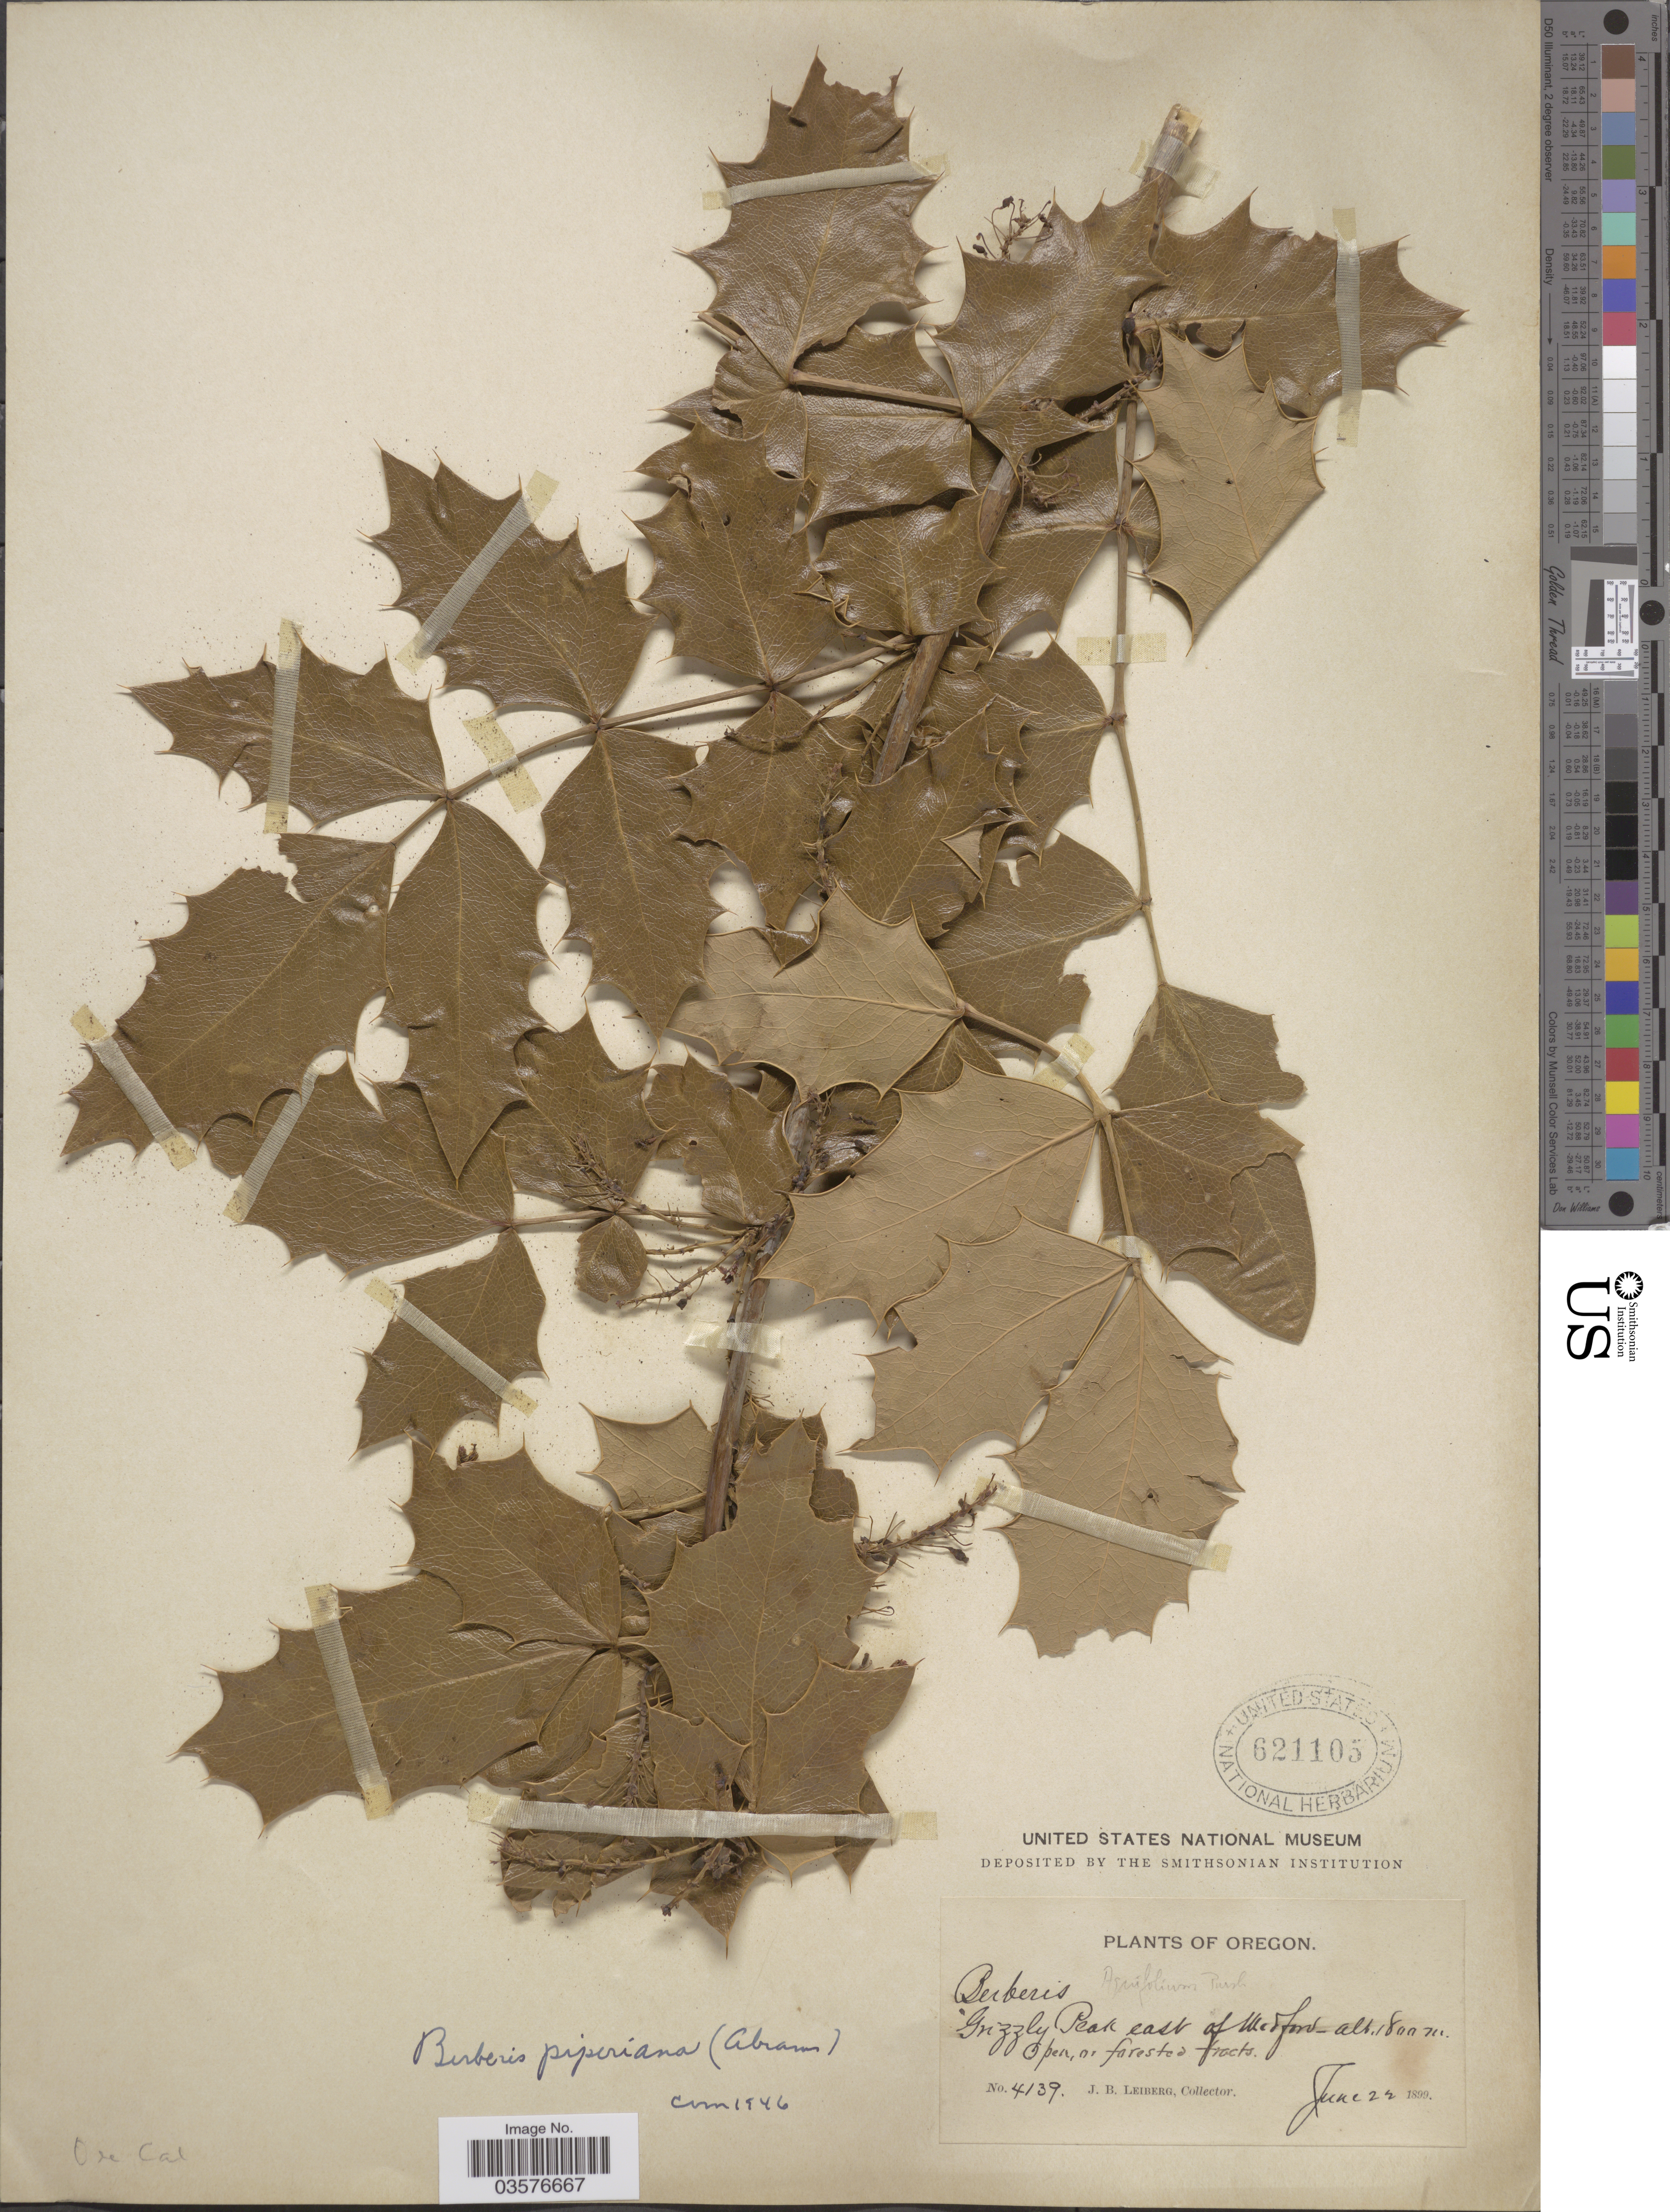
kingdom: Plantae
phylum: Tracheophyta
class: Magnoliopsida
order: Ranunculales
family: Berberidaceae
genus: Mahonia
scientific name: Mahonia piperiana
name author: Abrams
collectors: J. B. Leiberg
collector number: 4139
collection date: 1899-06-22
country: United States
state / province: Oregon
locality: Grizzly Peak east of Medford.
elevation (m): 1800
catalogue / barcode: US 621105